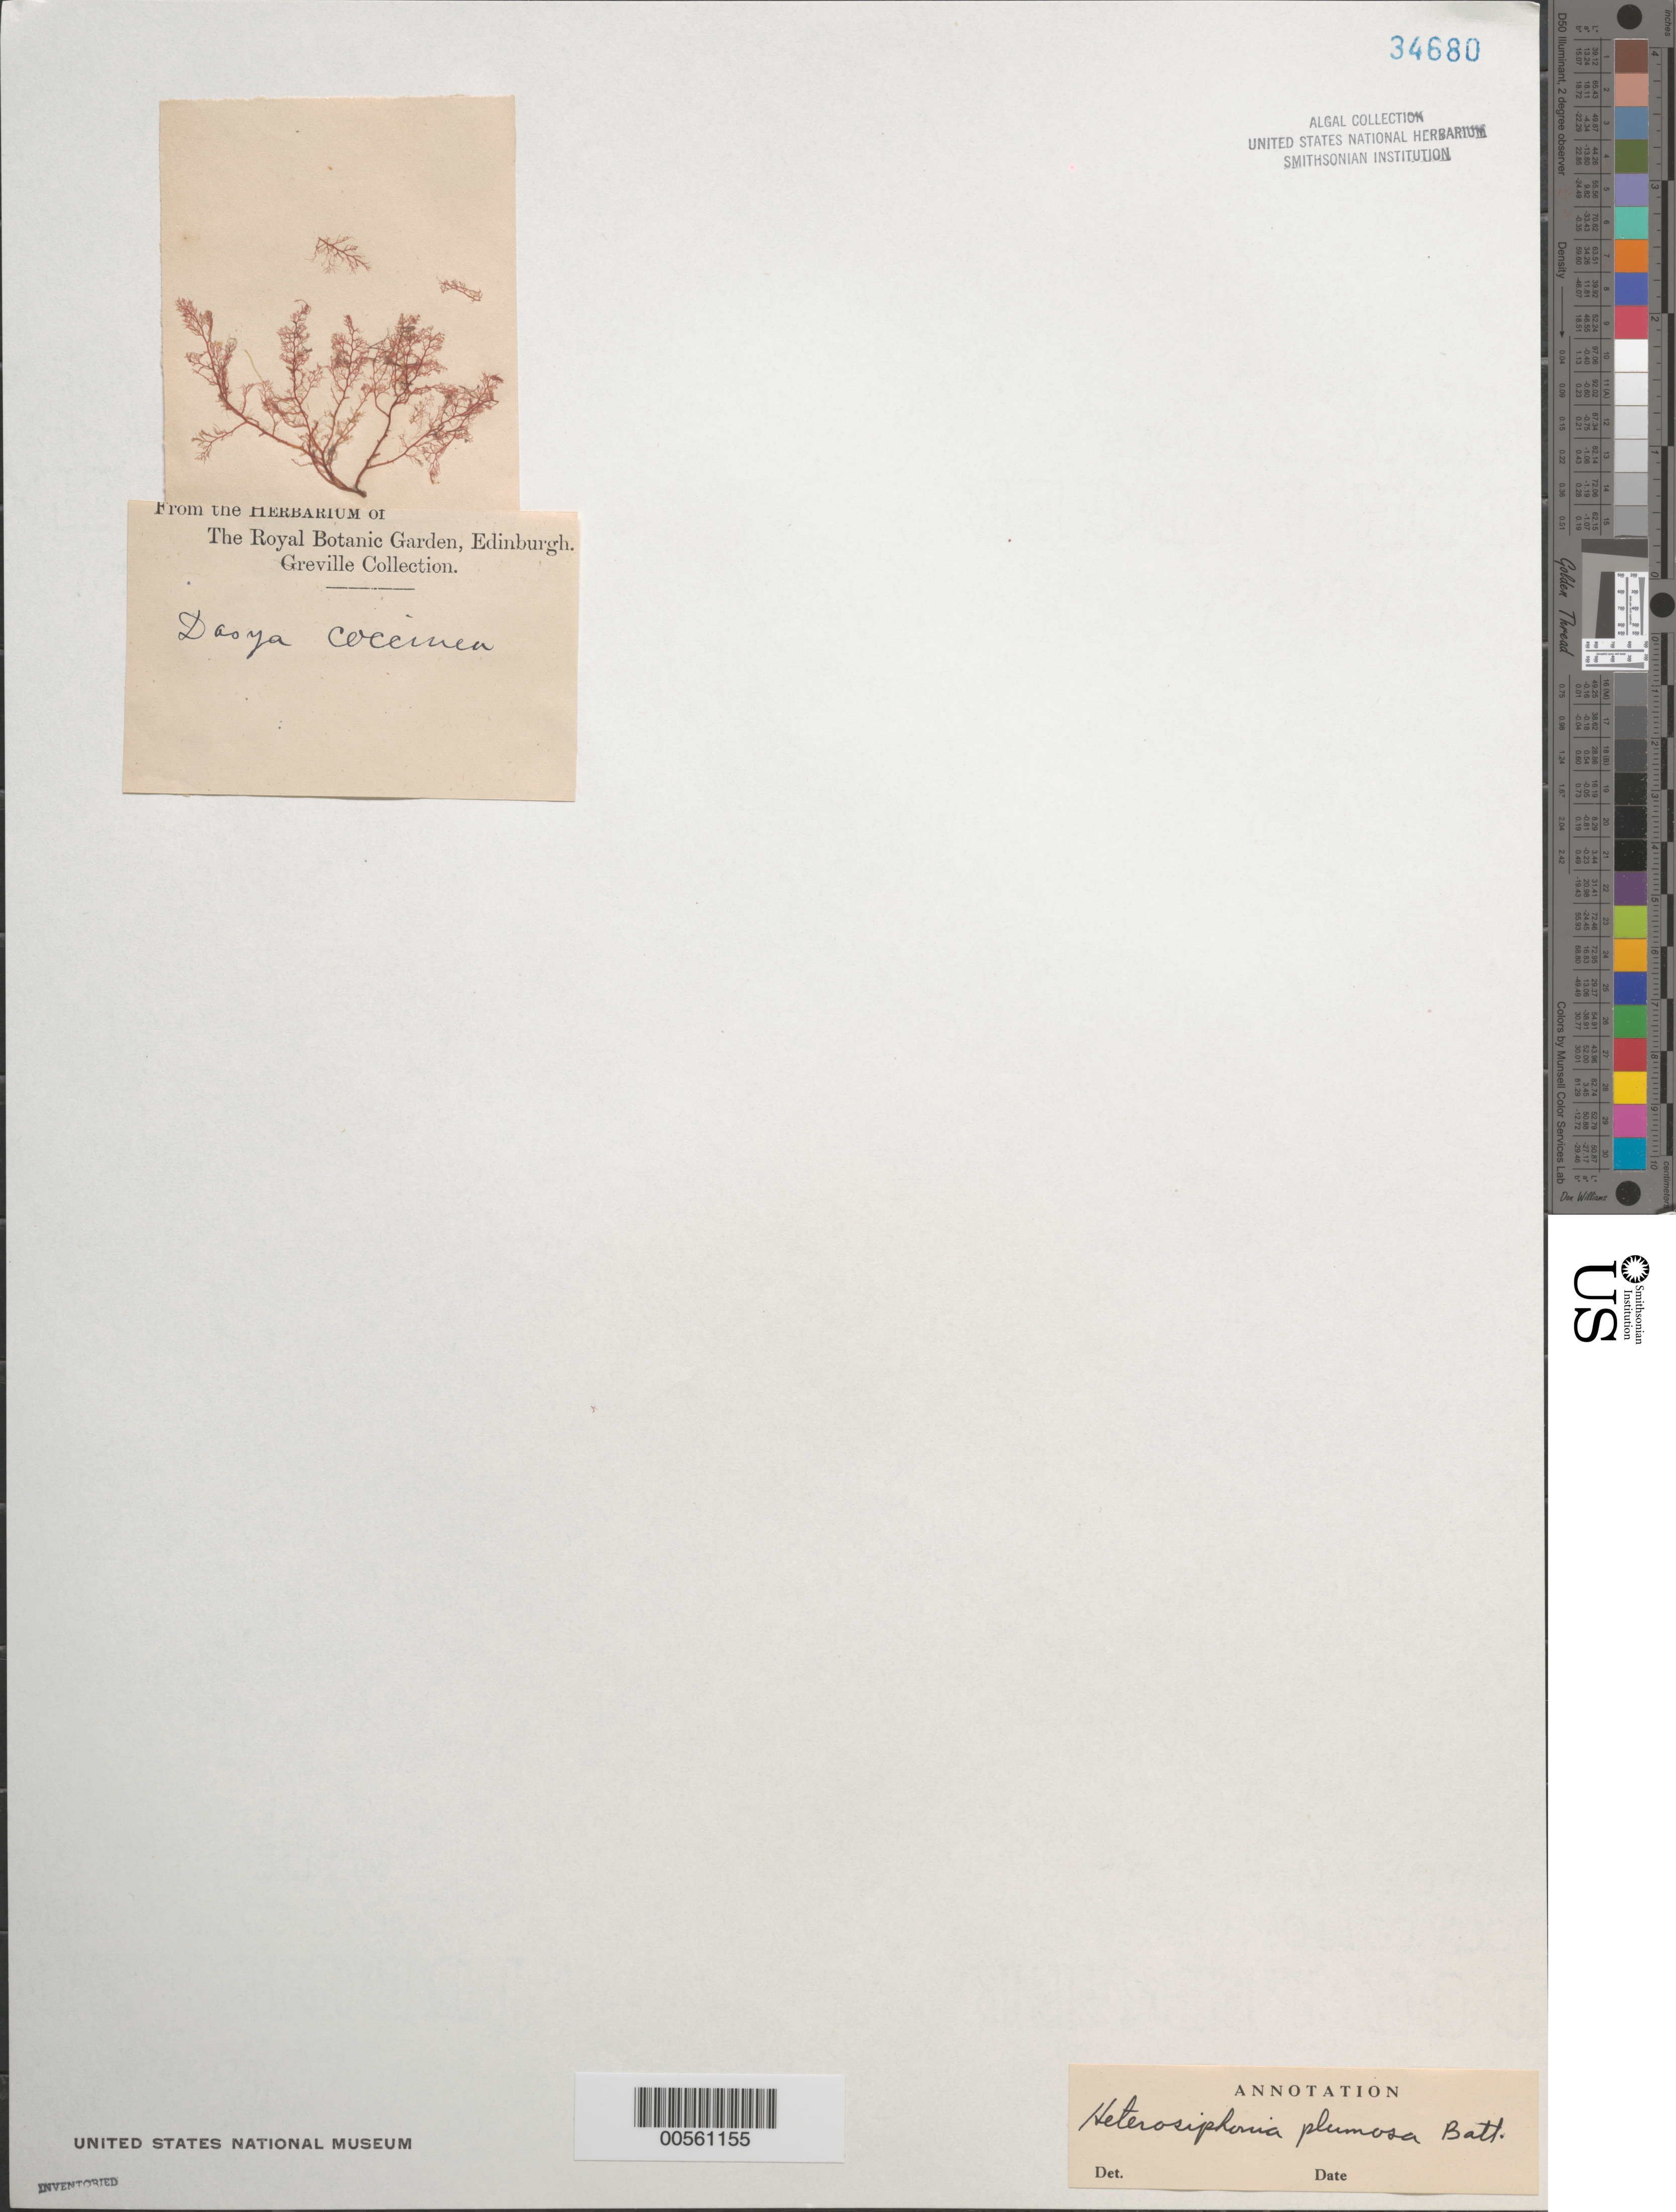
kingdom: Plantae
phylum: Rhodophyta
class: Florideophyceae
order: Ceramiales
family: Dasyaceae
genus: Heterosiphonia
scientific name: Heterosiphonia plumosa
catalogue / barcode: US 34680